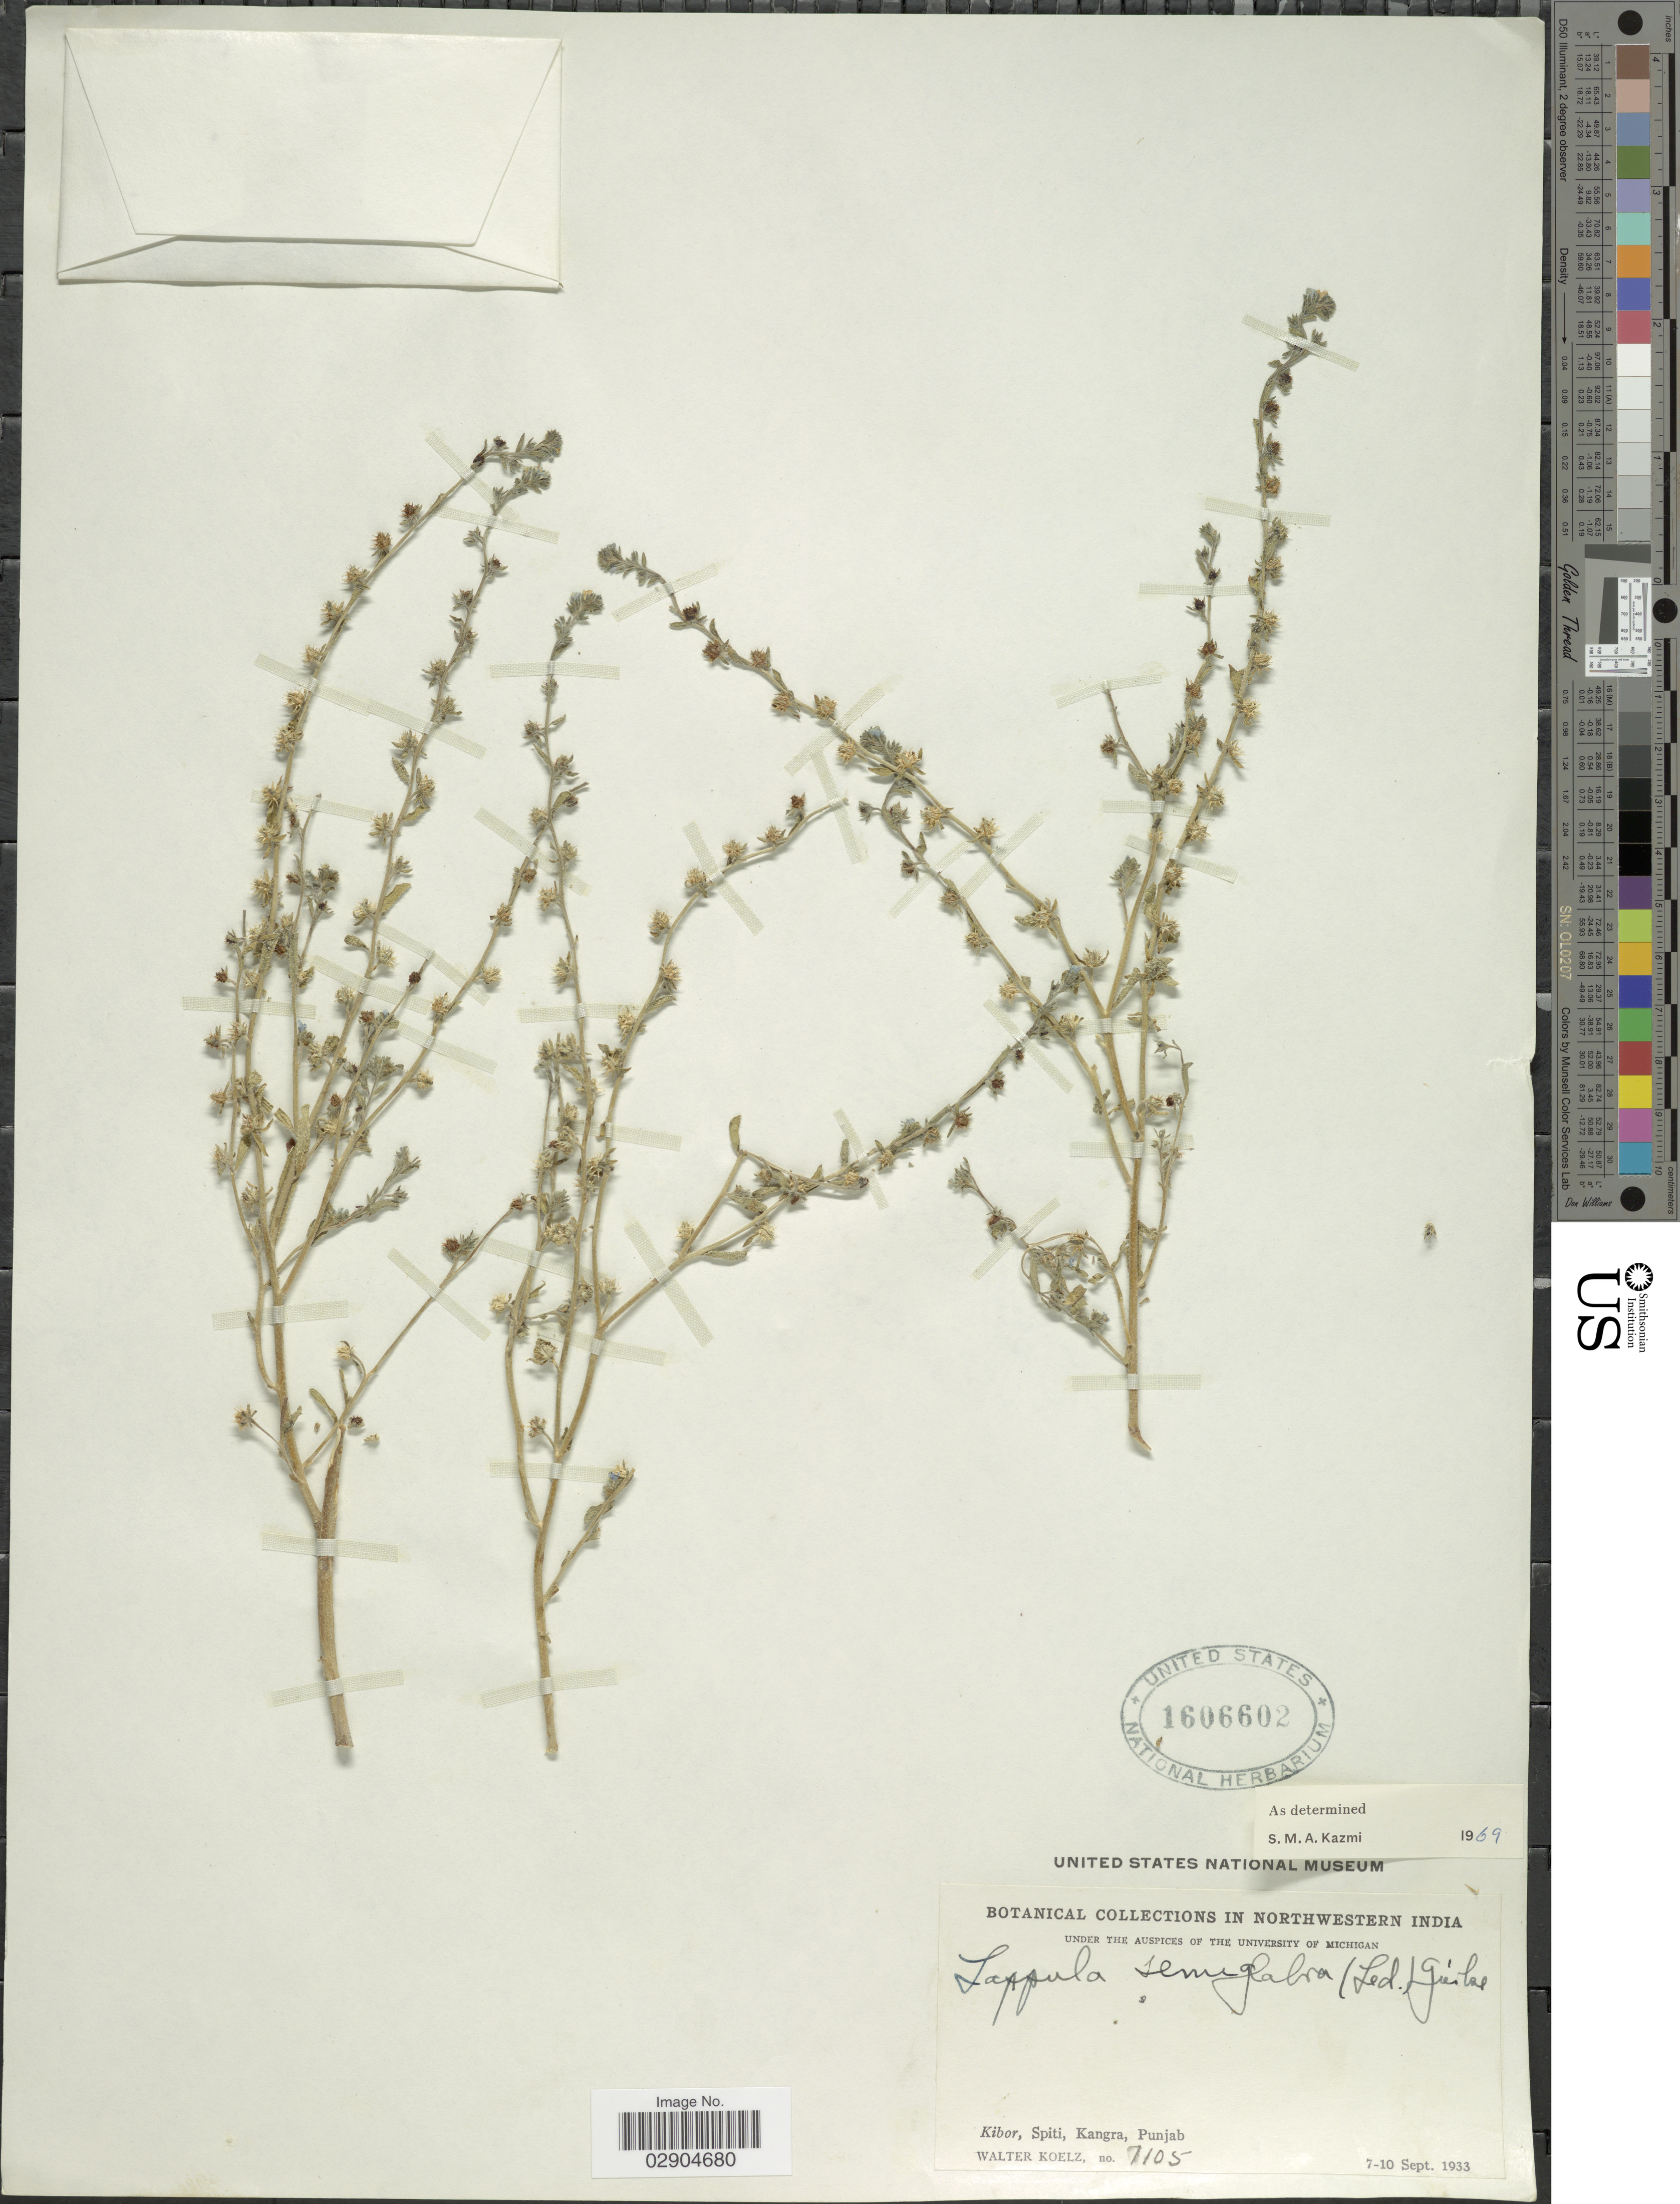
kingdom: Plantae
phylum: Tracheophyta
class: Magnoliopsida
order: Boraginales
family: Boraginaceae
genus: Lappula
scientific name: Lappula marginata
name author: (M. Bieb.) Gürke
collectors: W. N. Koelz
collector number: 7105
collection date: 1933-09-07/1933-09-10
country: India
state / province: Punjab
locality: In Northwestern India. Kibor, Spiti, Kangra, Punjab.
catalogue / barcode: US 1606602